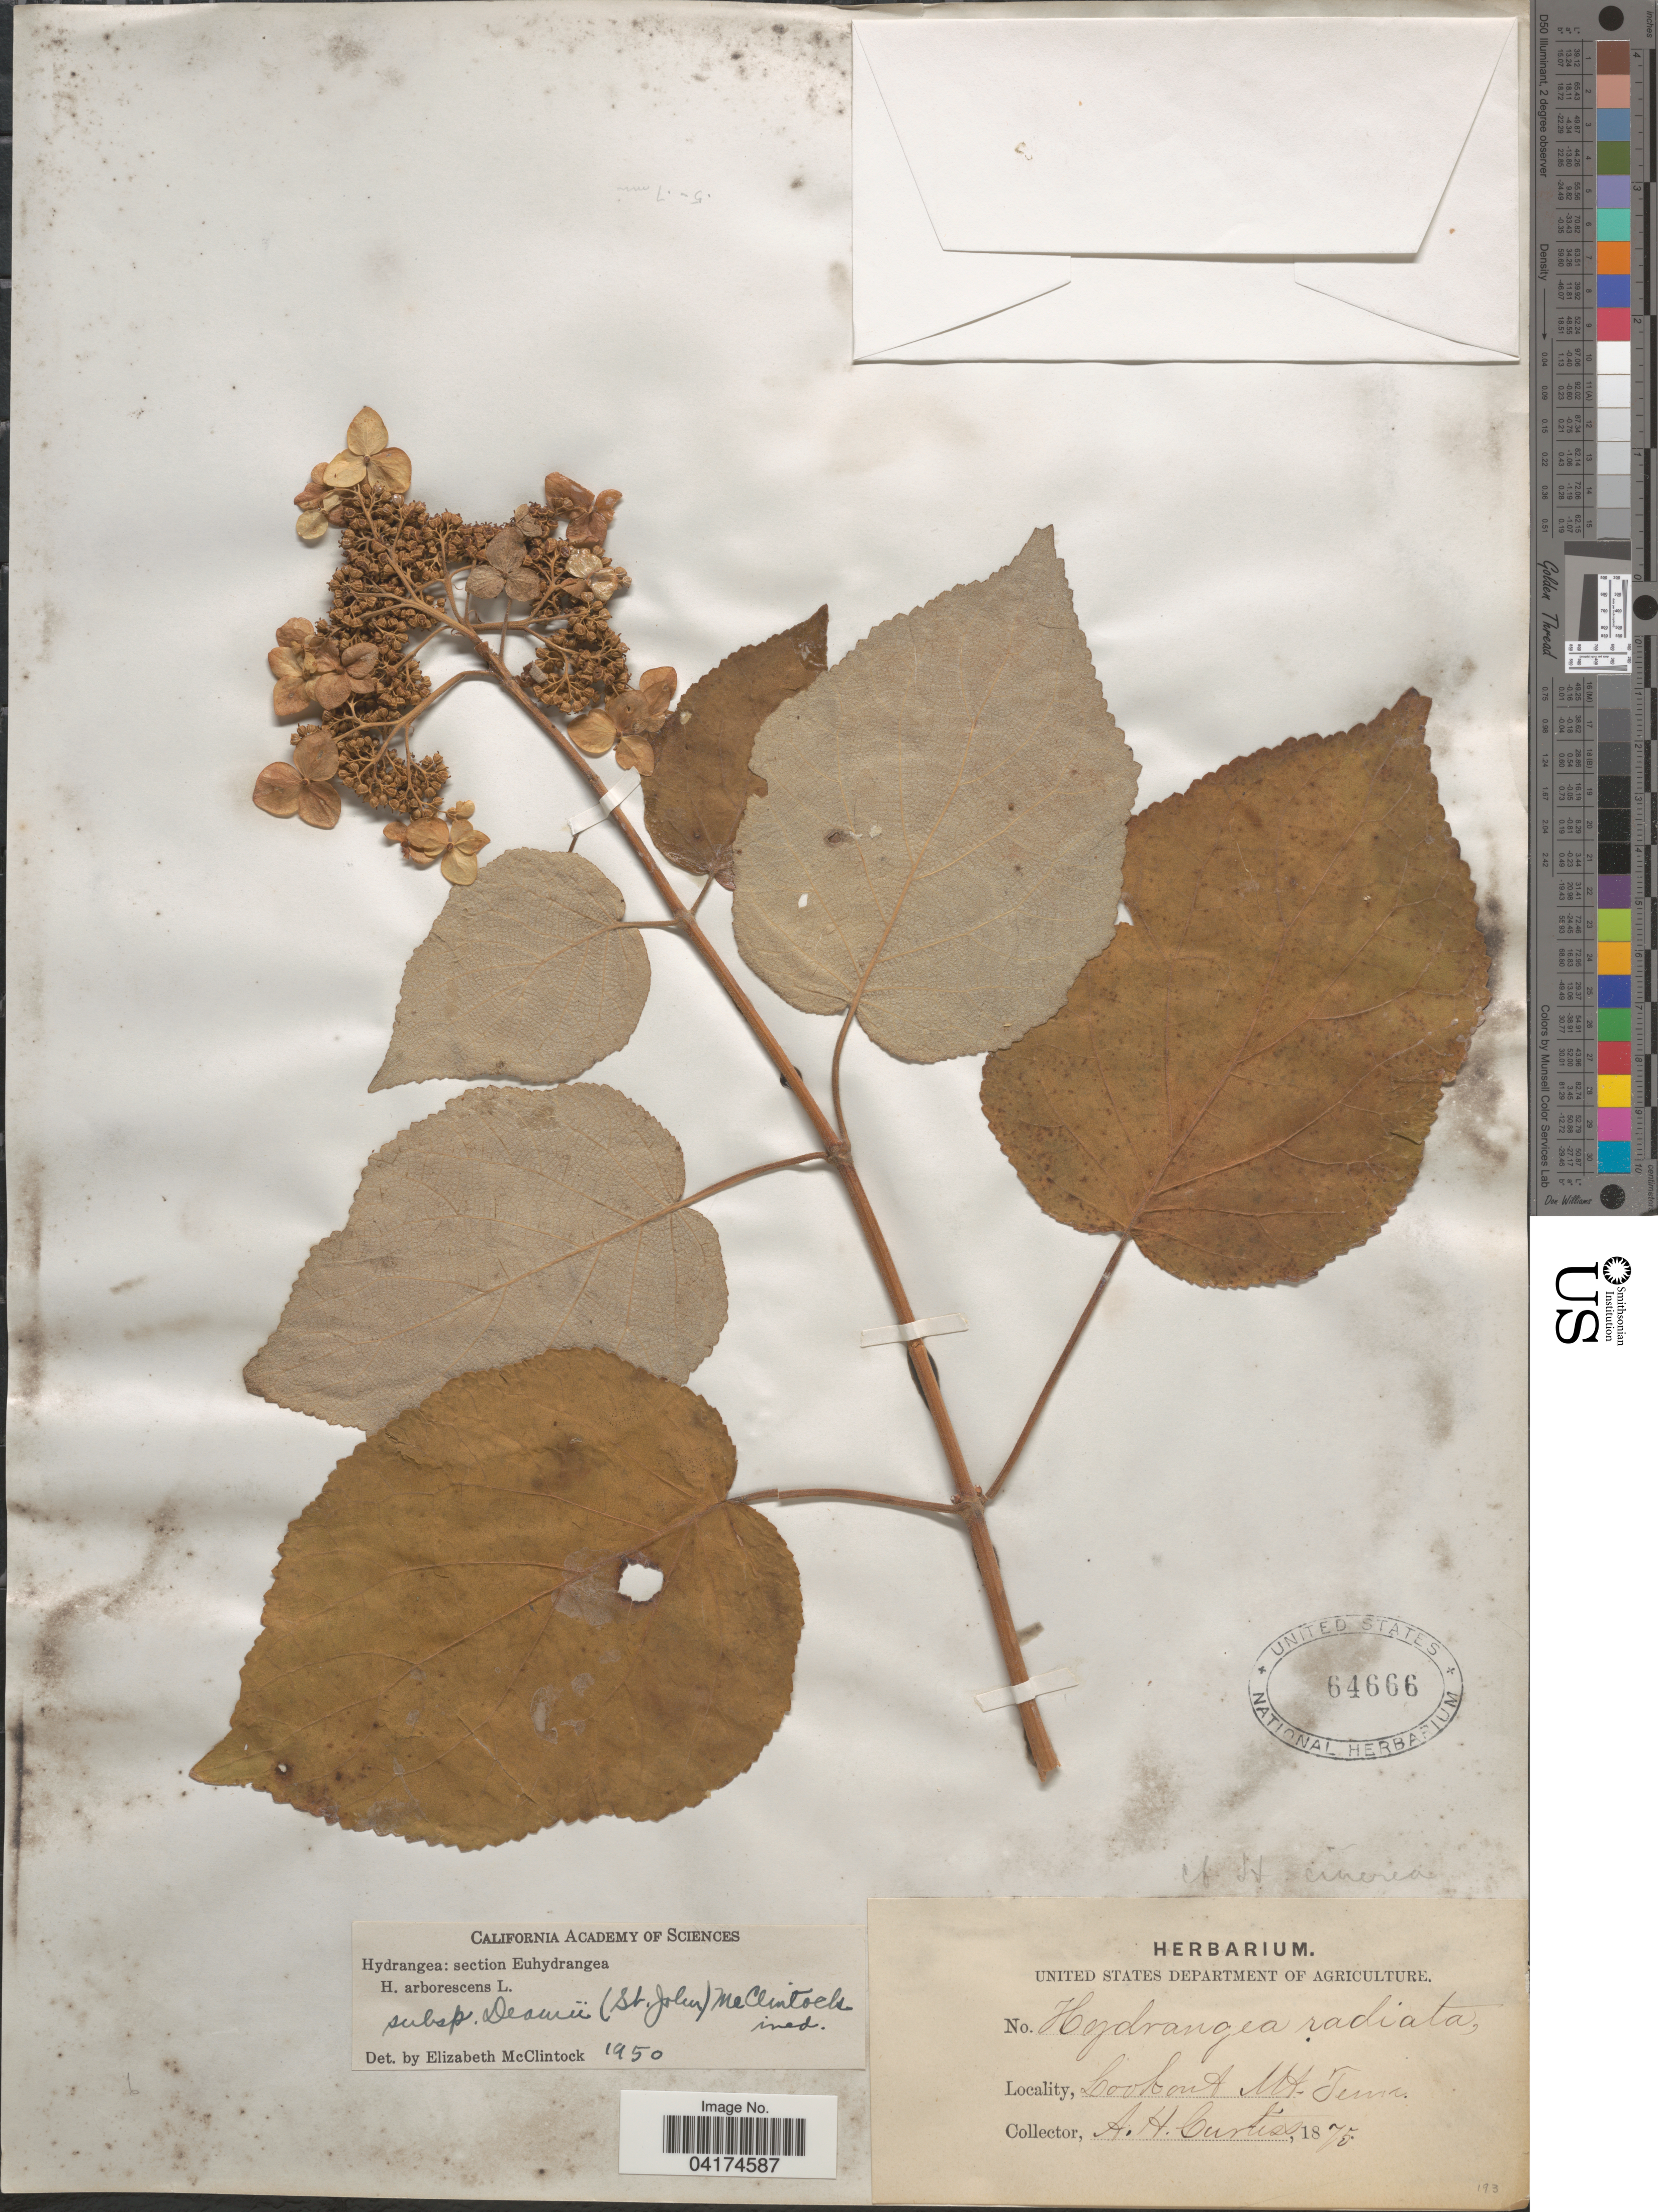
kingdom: Plantae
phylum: Tracheophyta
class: Magnoliopsida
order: Cornales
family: Hydrangeaceae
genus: Hydrangea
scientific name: Hydrangea arborescens var. deamii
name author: H. St. John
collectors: A. H. Curtiss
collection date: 1875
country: United States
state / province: Tennessee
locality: Lookout Mt.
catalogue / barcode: US 64666